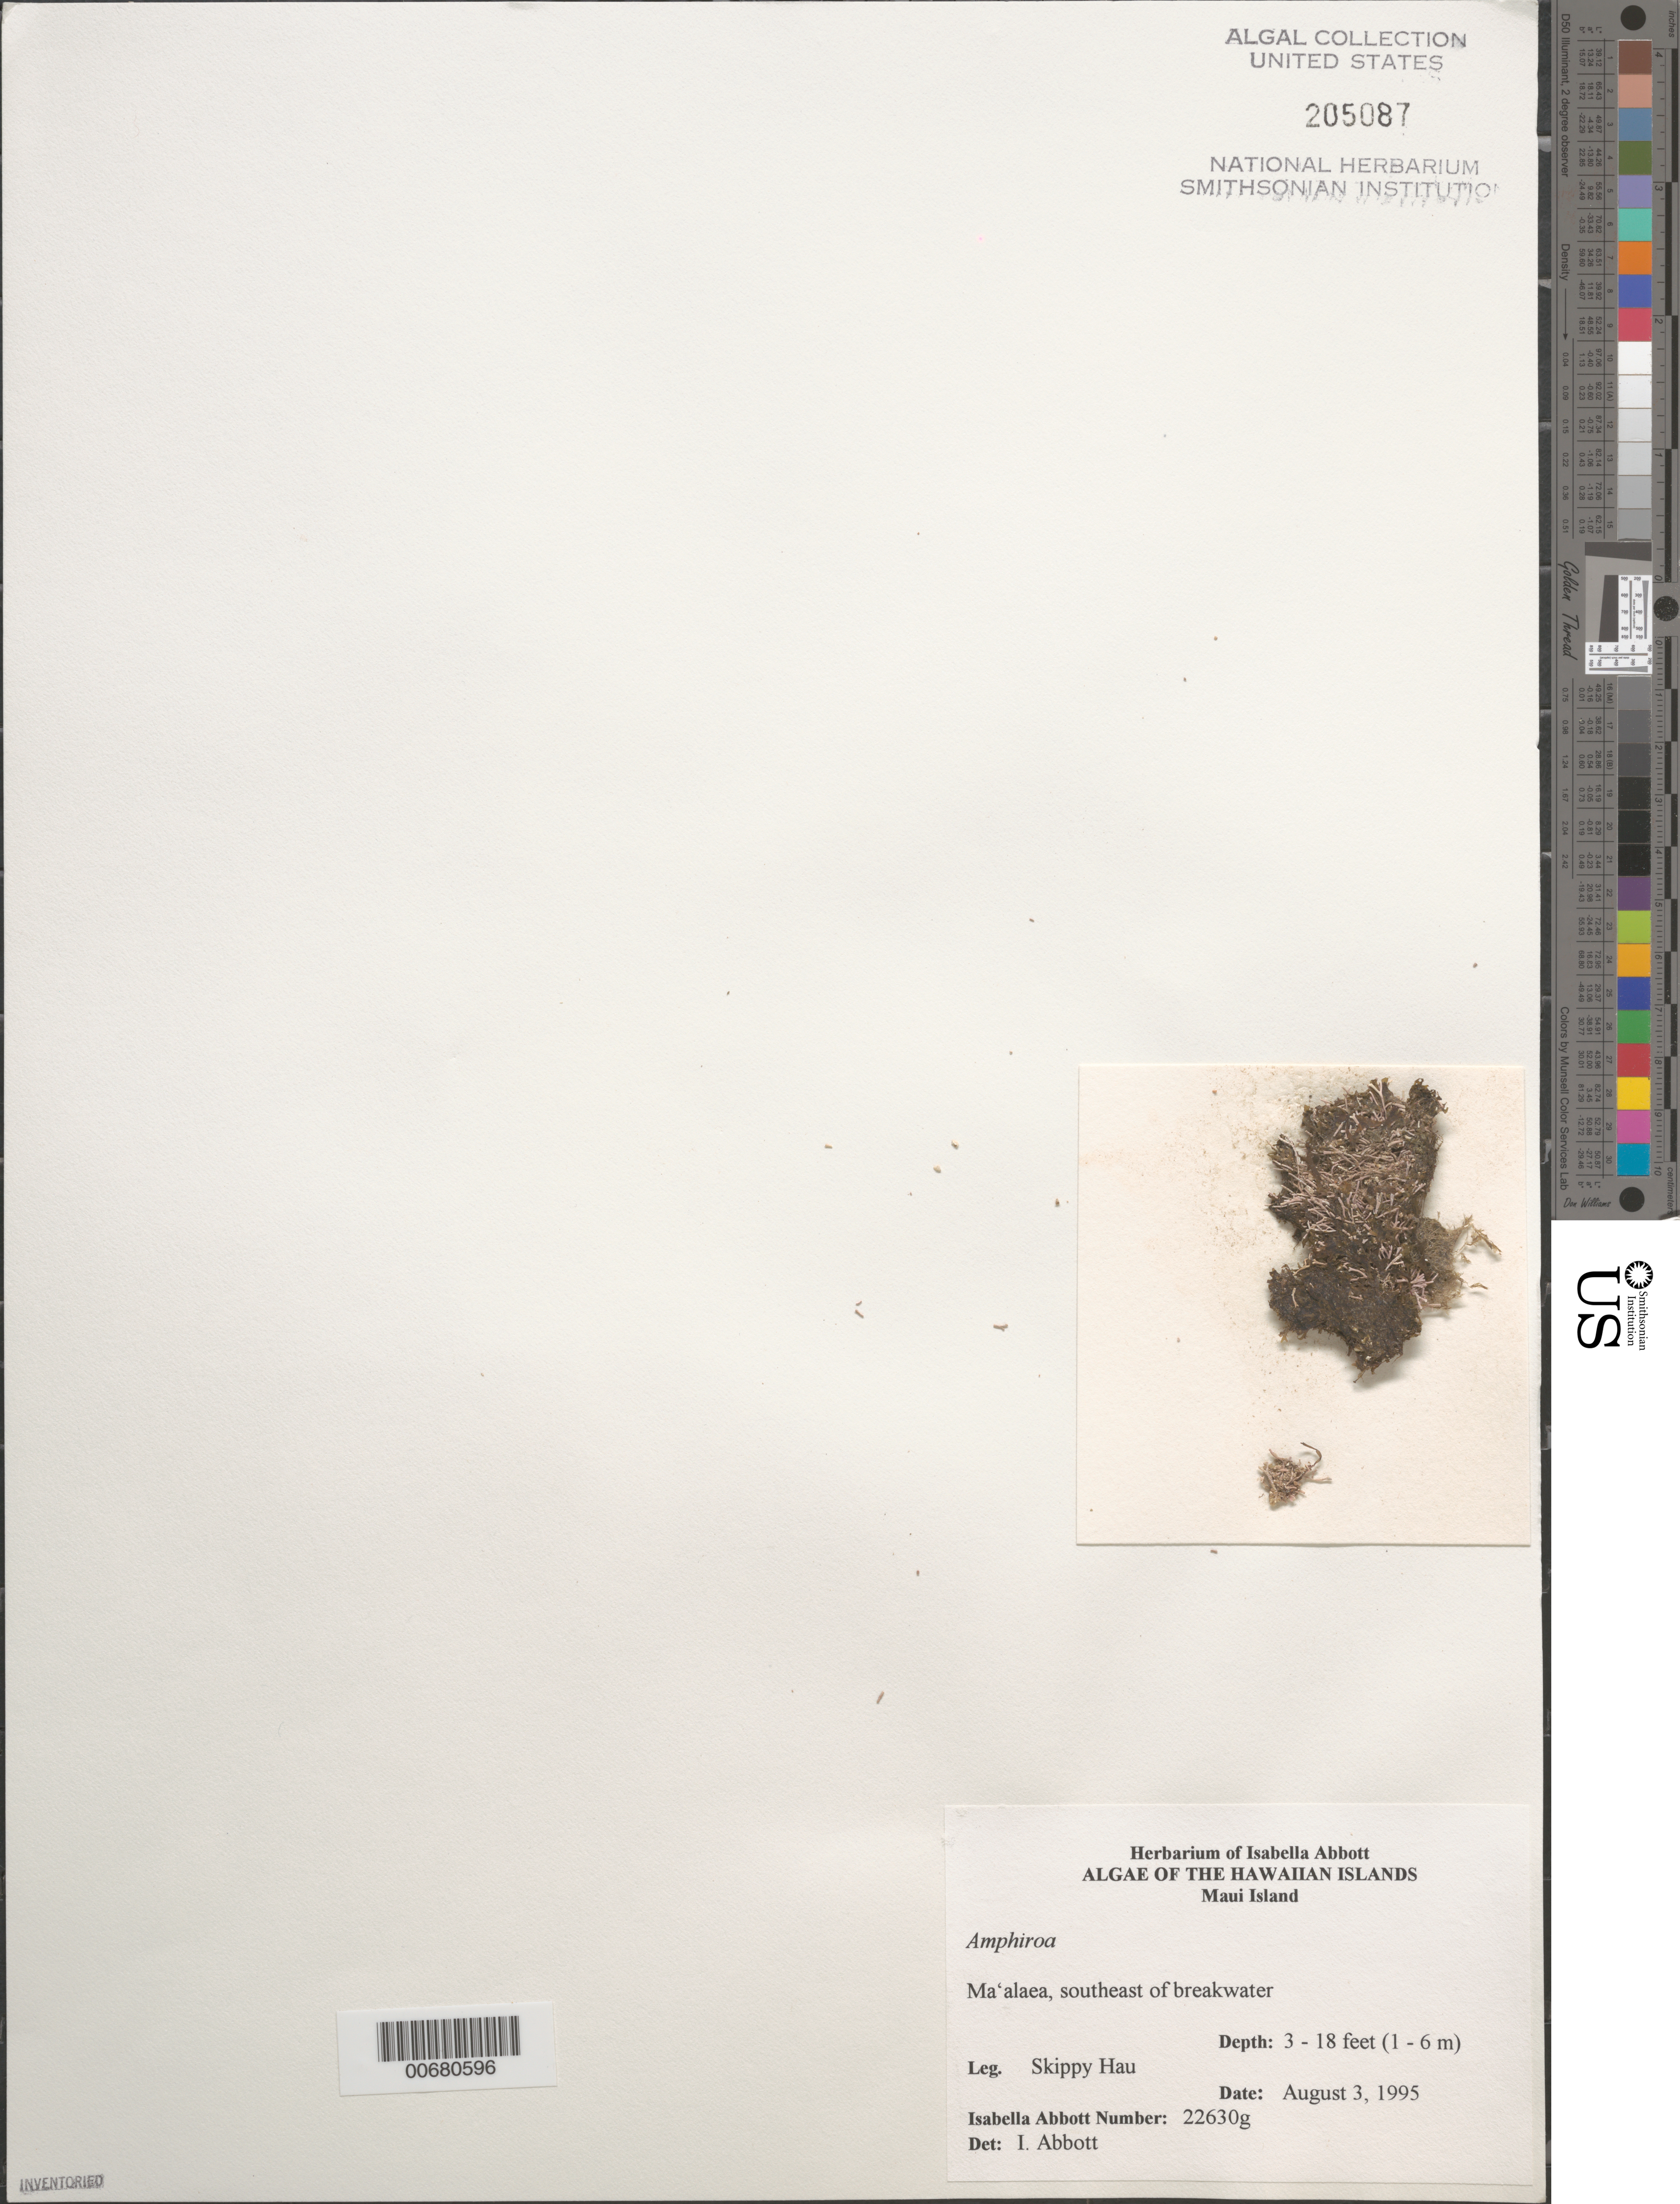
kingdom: Plantae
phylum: Rhodophyta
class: Florideophyceae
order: Corallinales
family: Lithophyllaceae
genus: Amphiroa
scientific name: Amphiroa sp.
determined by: Abbott, Isabella A.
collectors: S. Hau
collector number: IAA 22630g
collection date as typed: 03 Aug 1995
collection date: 1995-08-03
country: United States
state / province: Hawaii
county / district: Maui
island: Maui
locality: Ma'alaea southeast of breakwater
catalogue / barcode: US 205087